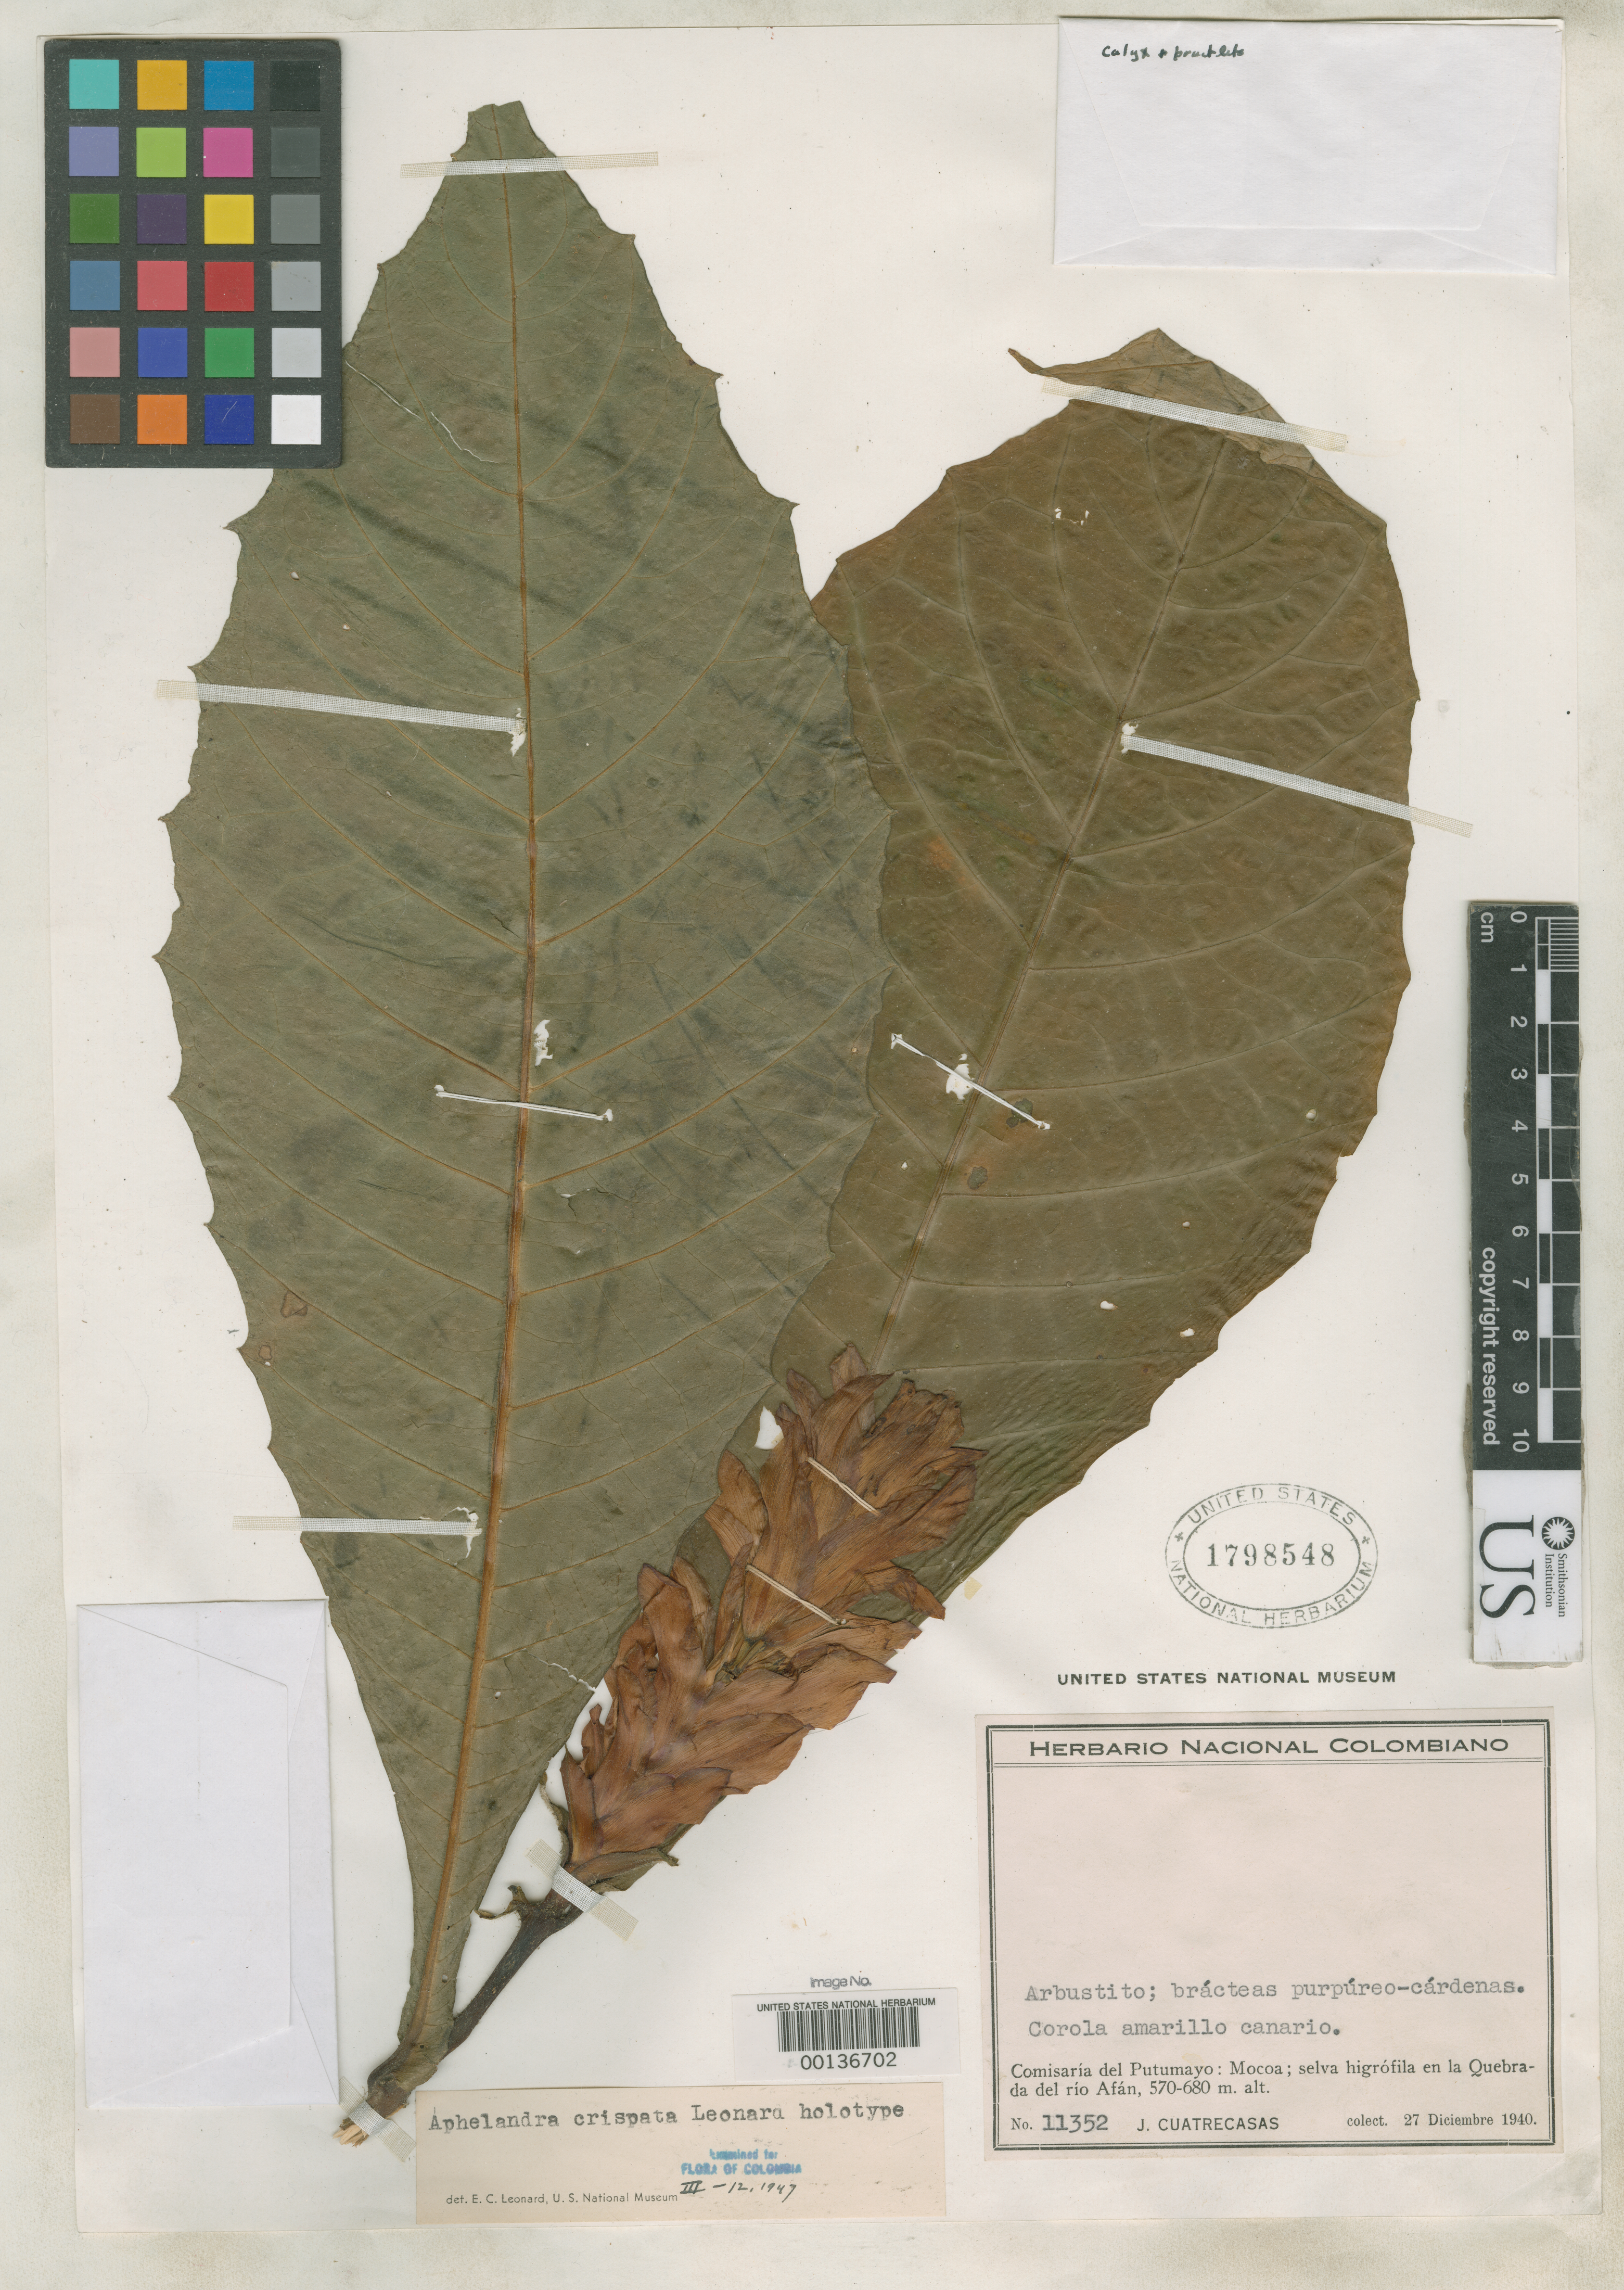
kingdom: Plantae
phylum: Tracheophyta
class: Magnoliopsida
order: Lamiales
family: Acanthaceae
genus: Aphelandra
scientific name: Aphelandra crispata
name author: Leonard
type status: Holotype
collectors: J. Cuatrecasas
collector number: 11352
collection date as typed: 27 Dec 1940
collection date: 1940-12-27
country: Colombia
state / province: Putumayo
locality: Quebrada del Rio Afan, Mocoa.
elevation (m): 570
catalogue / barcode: US 1798548